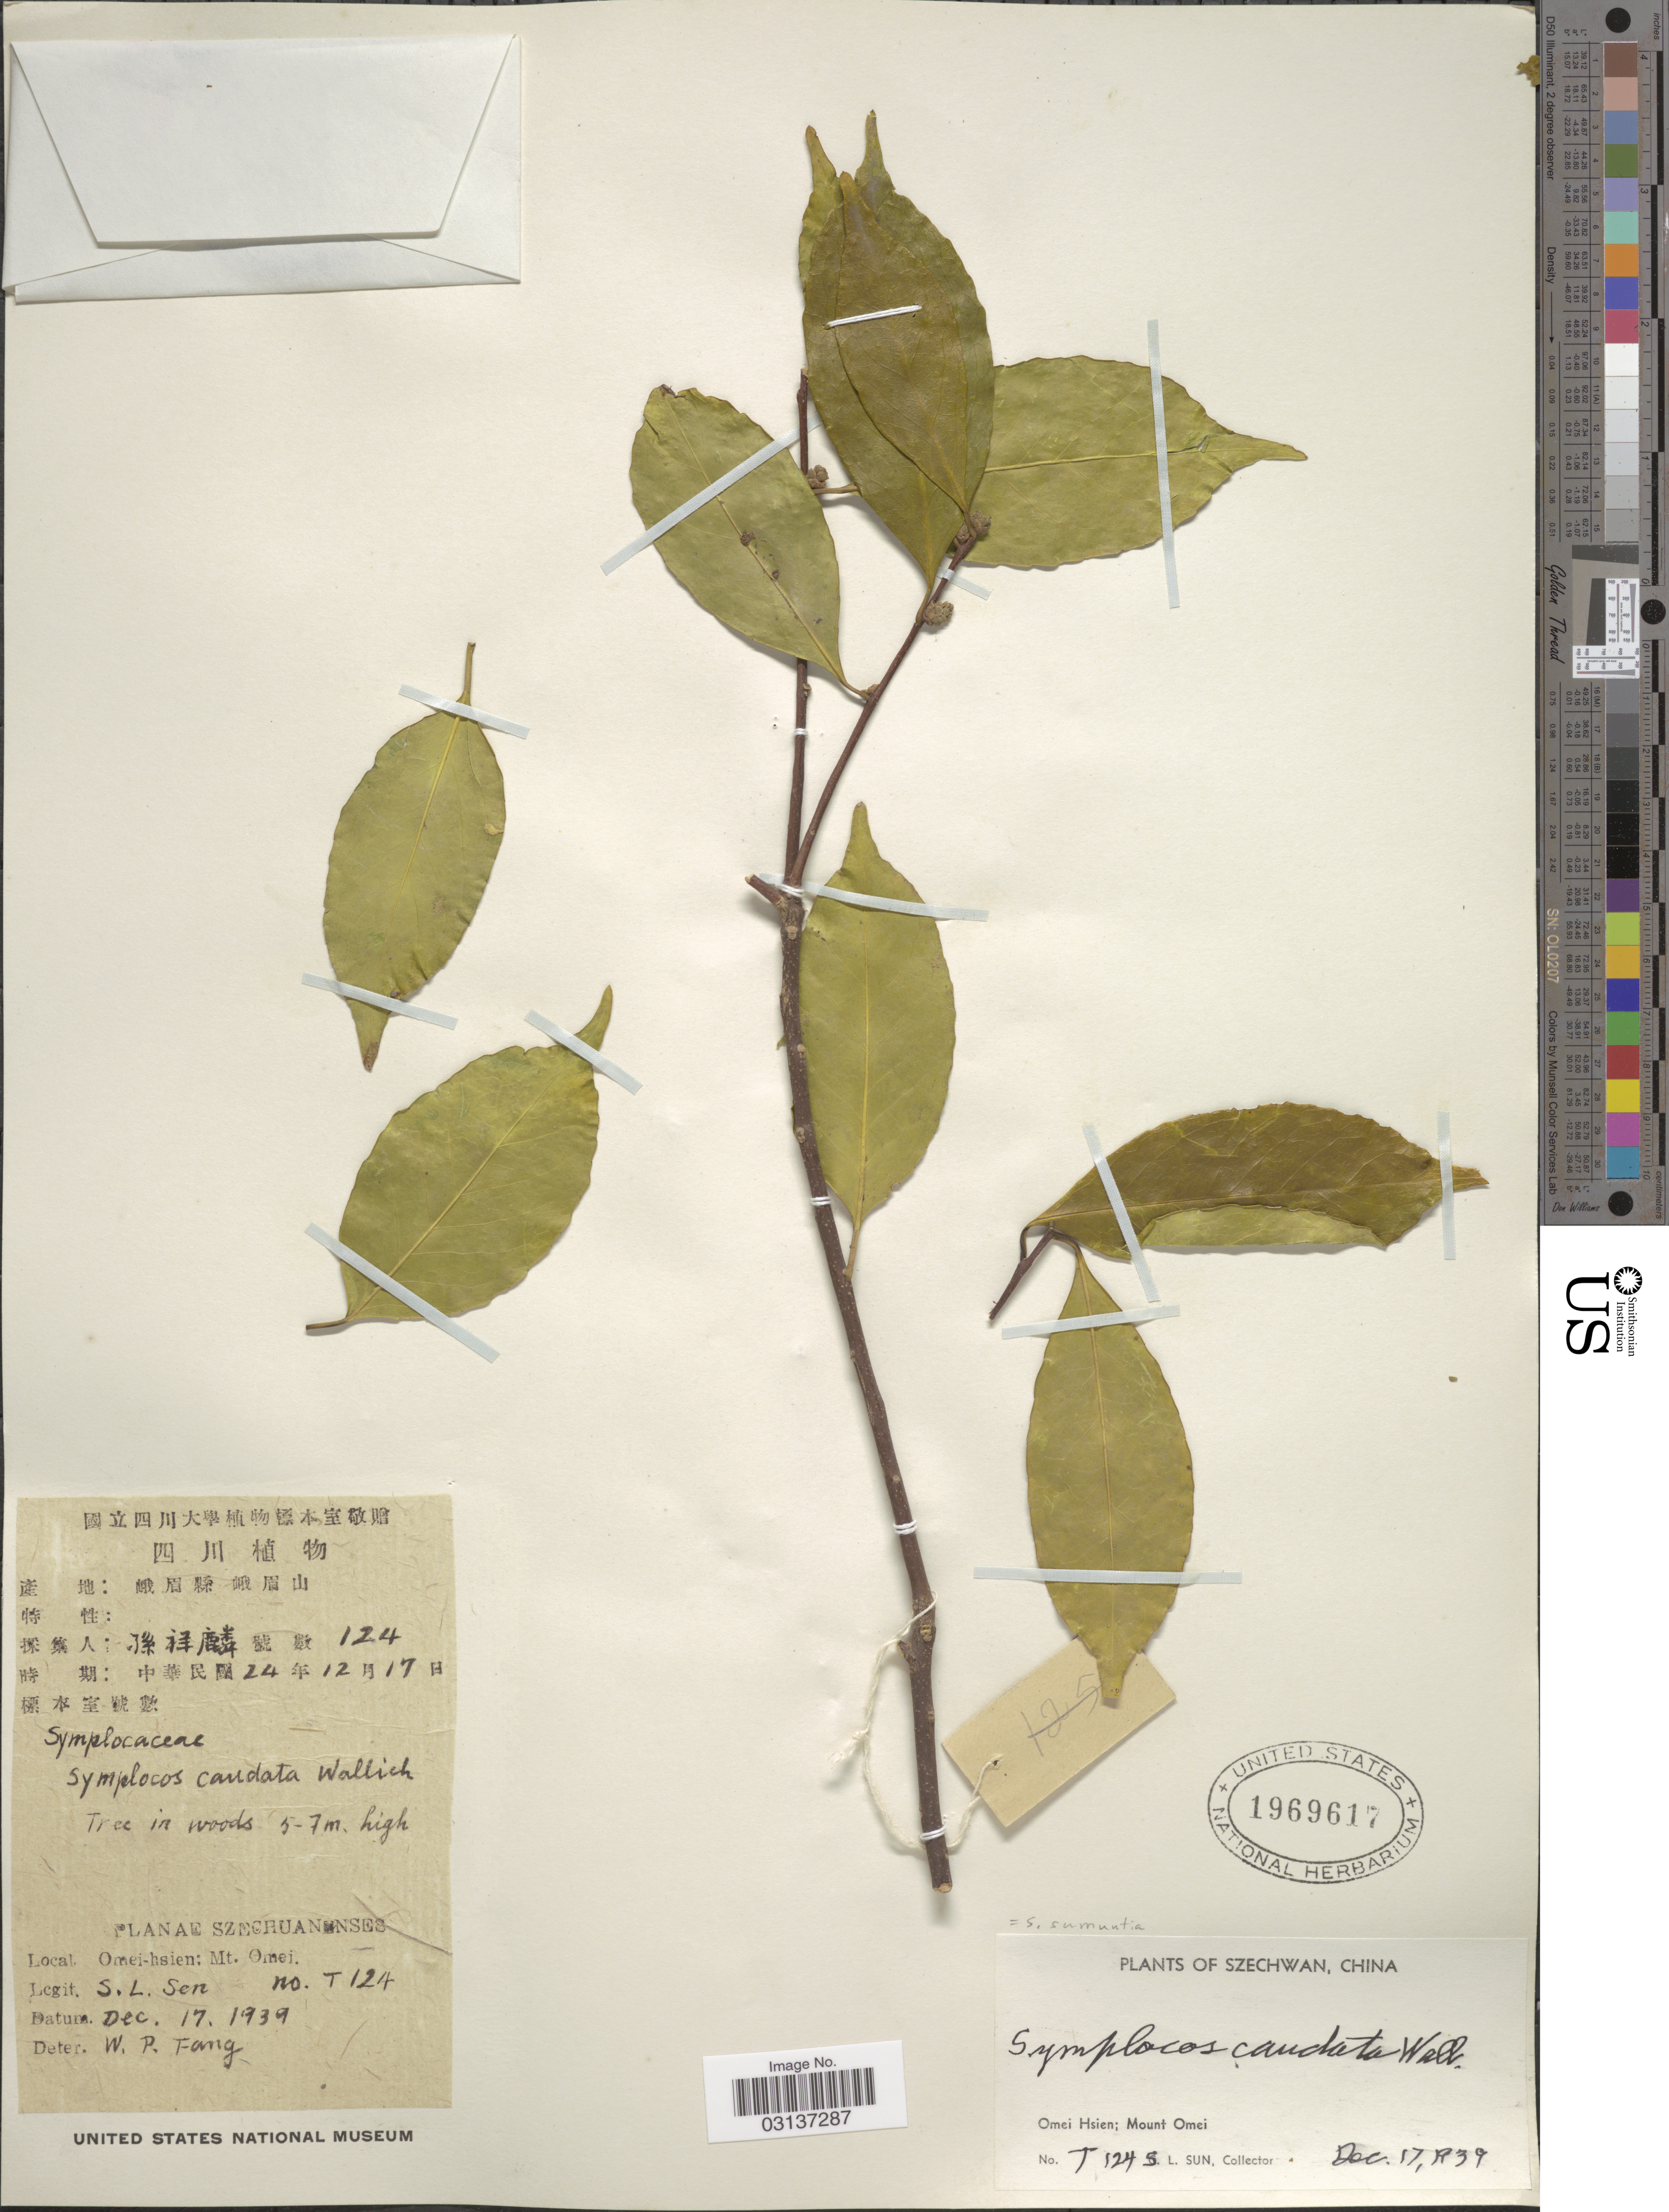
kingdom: Plantae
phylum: Tracheophyta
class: Magnoliopsida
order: Ericales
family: Symplocaceae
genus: Symplocos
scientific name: Symplocos sumuntia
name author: Buch.-Ham. ex D. Don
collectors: S. L. Sun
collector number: T124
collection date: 1939-12-17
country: China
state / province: Sichuan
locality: Szechwan. Omei Hsien; Mount Omei.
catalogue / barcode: US 1969617